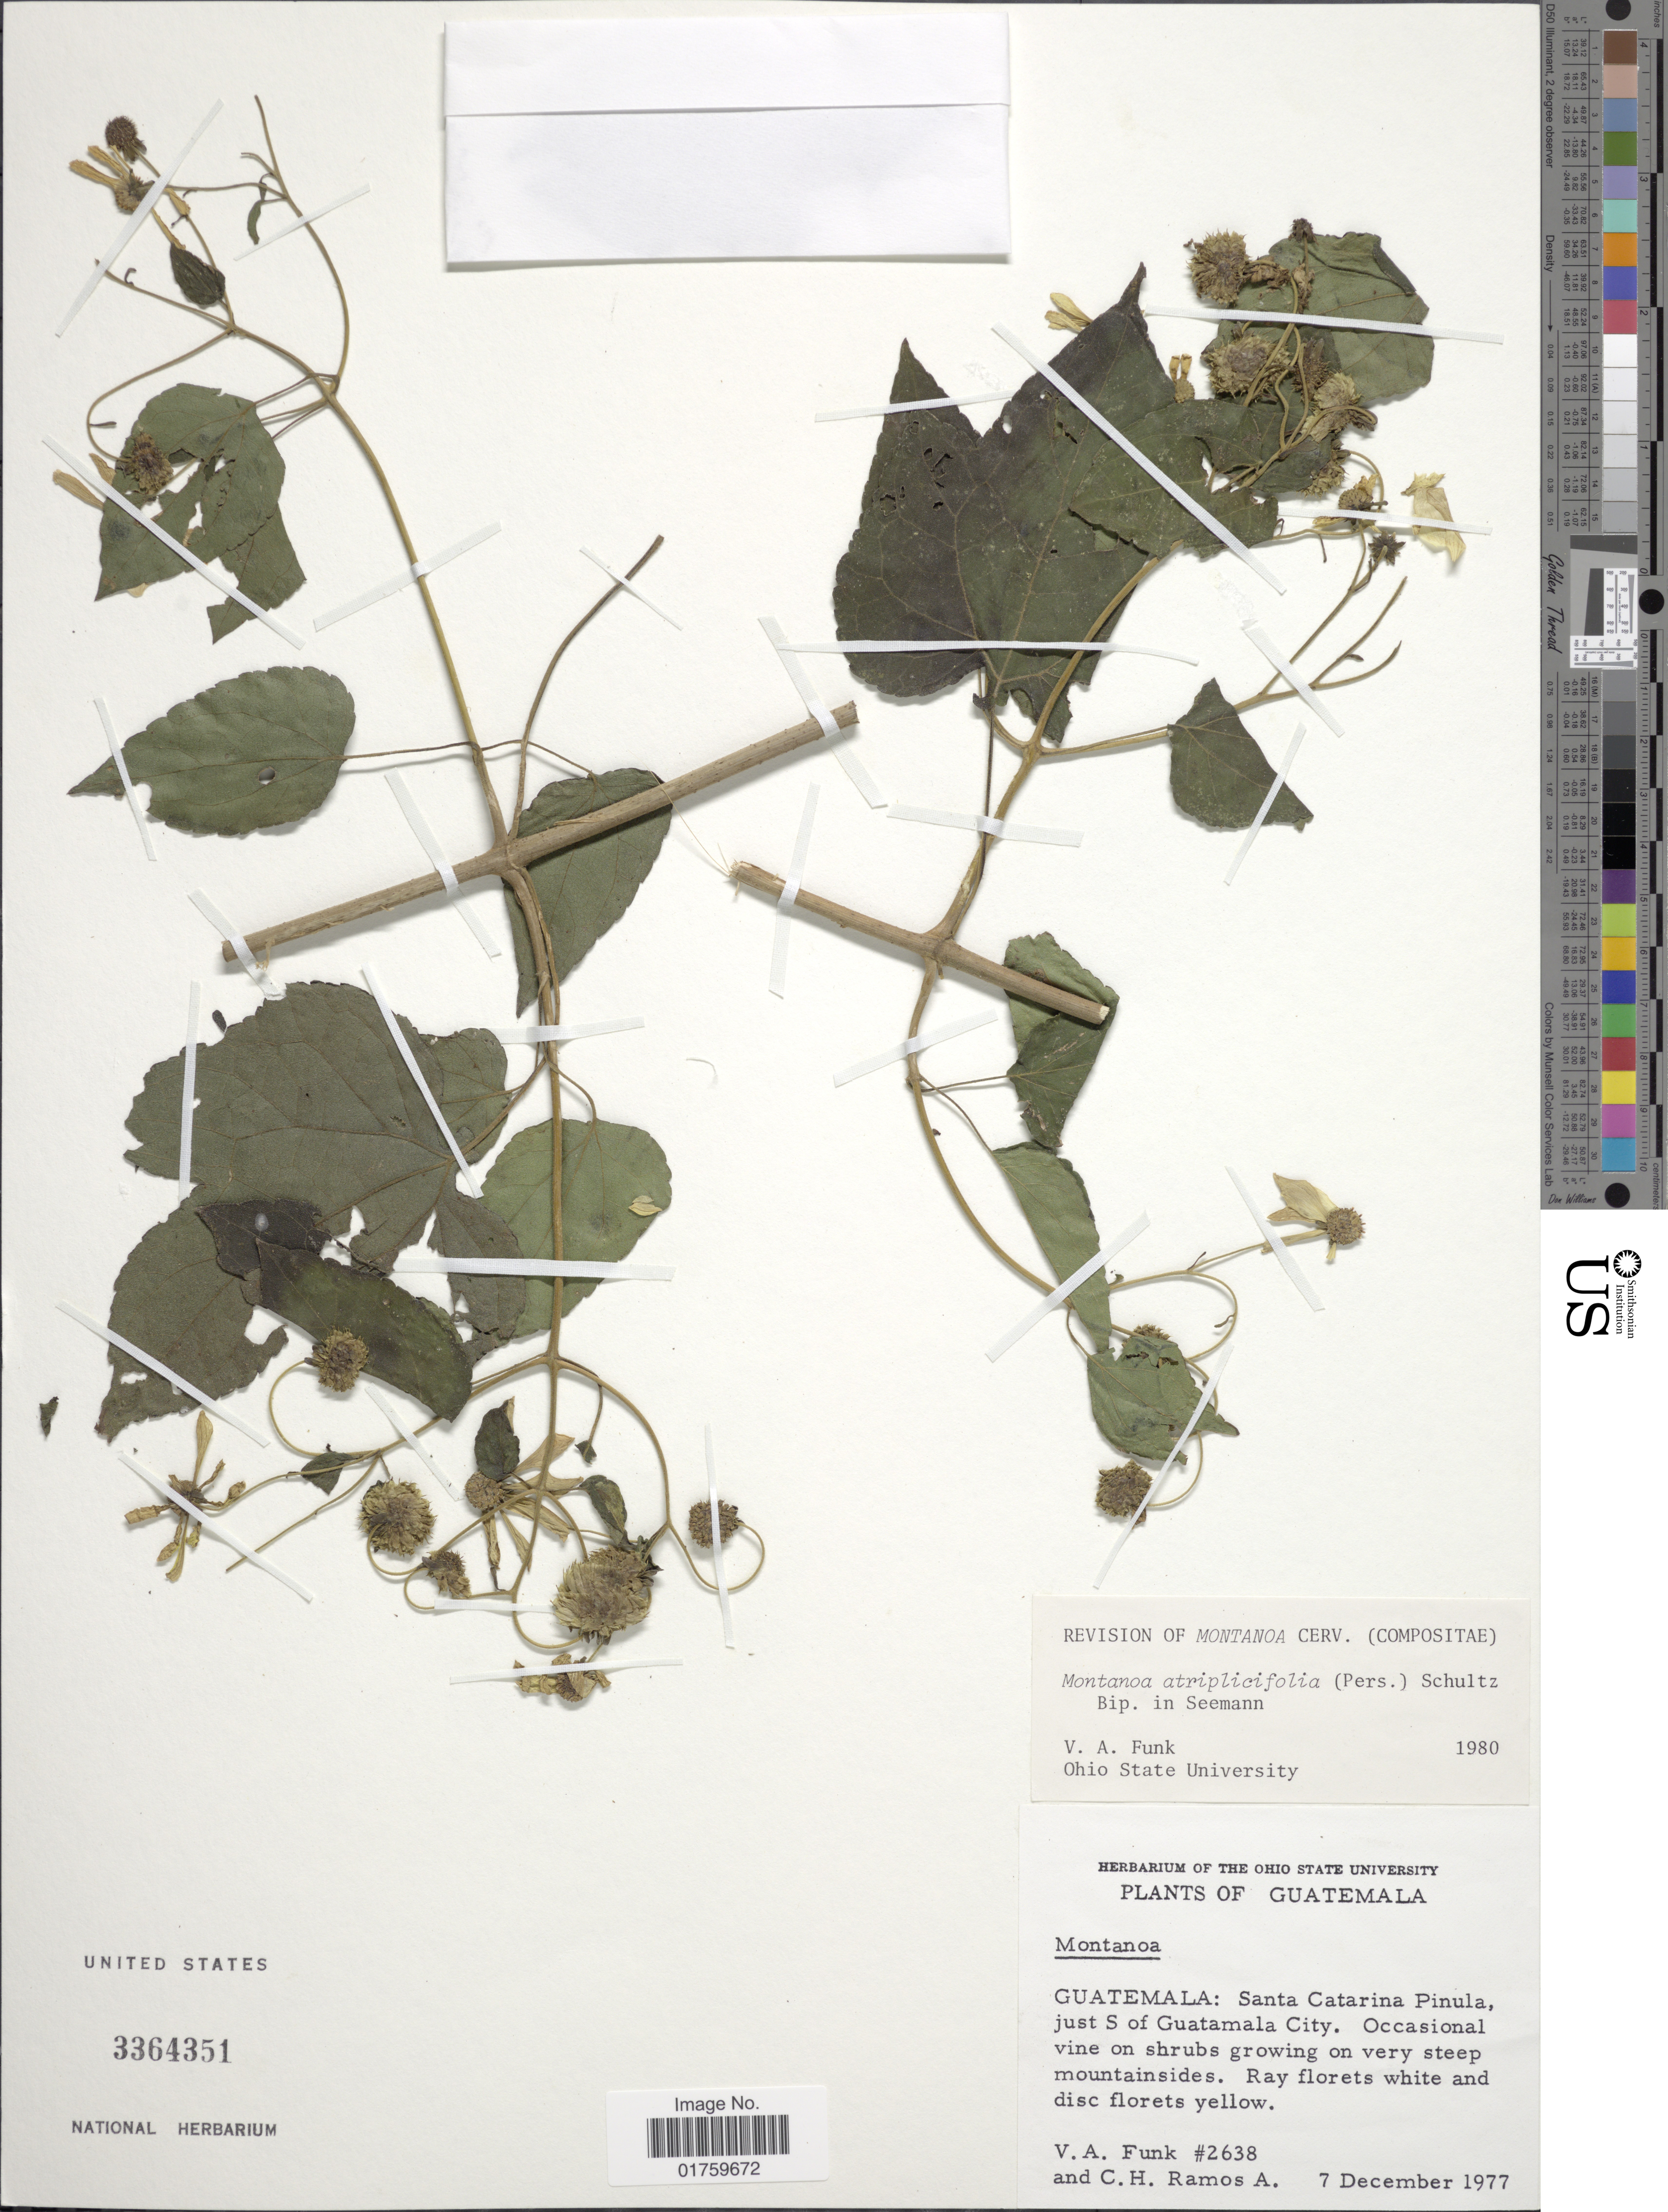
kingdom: Plantae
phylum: Tracheophyta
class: Magnoliopsida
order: Asterales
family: Asteraceae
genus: Montanoa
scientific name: Montanoa atriplicifolia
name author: (Pers.) Sch. Bip.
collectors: V. Funk & C. H. Ramos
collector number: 2638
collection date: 1977-12-07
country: Guatemala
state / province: Guatemala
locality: Santa Catarina Pinula, just S of Guatamala City, occasional vine on shrubs growing on very steep mountainsides.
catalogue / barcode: US 3364351